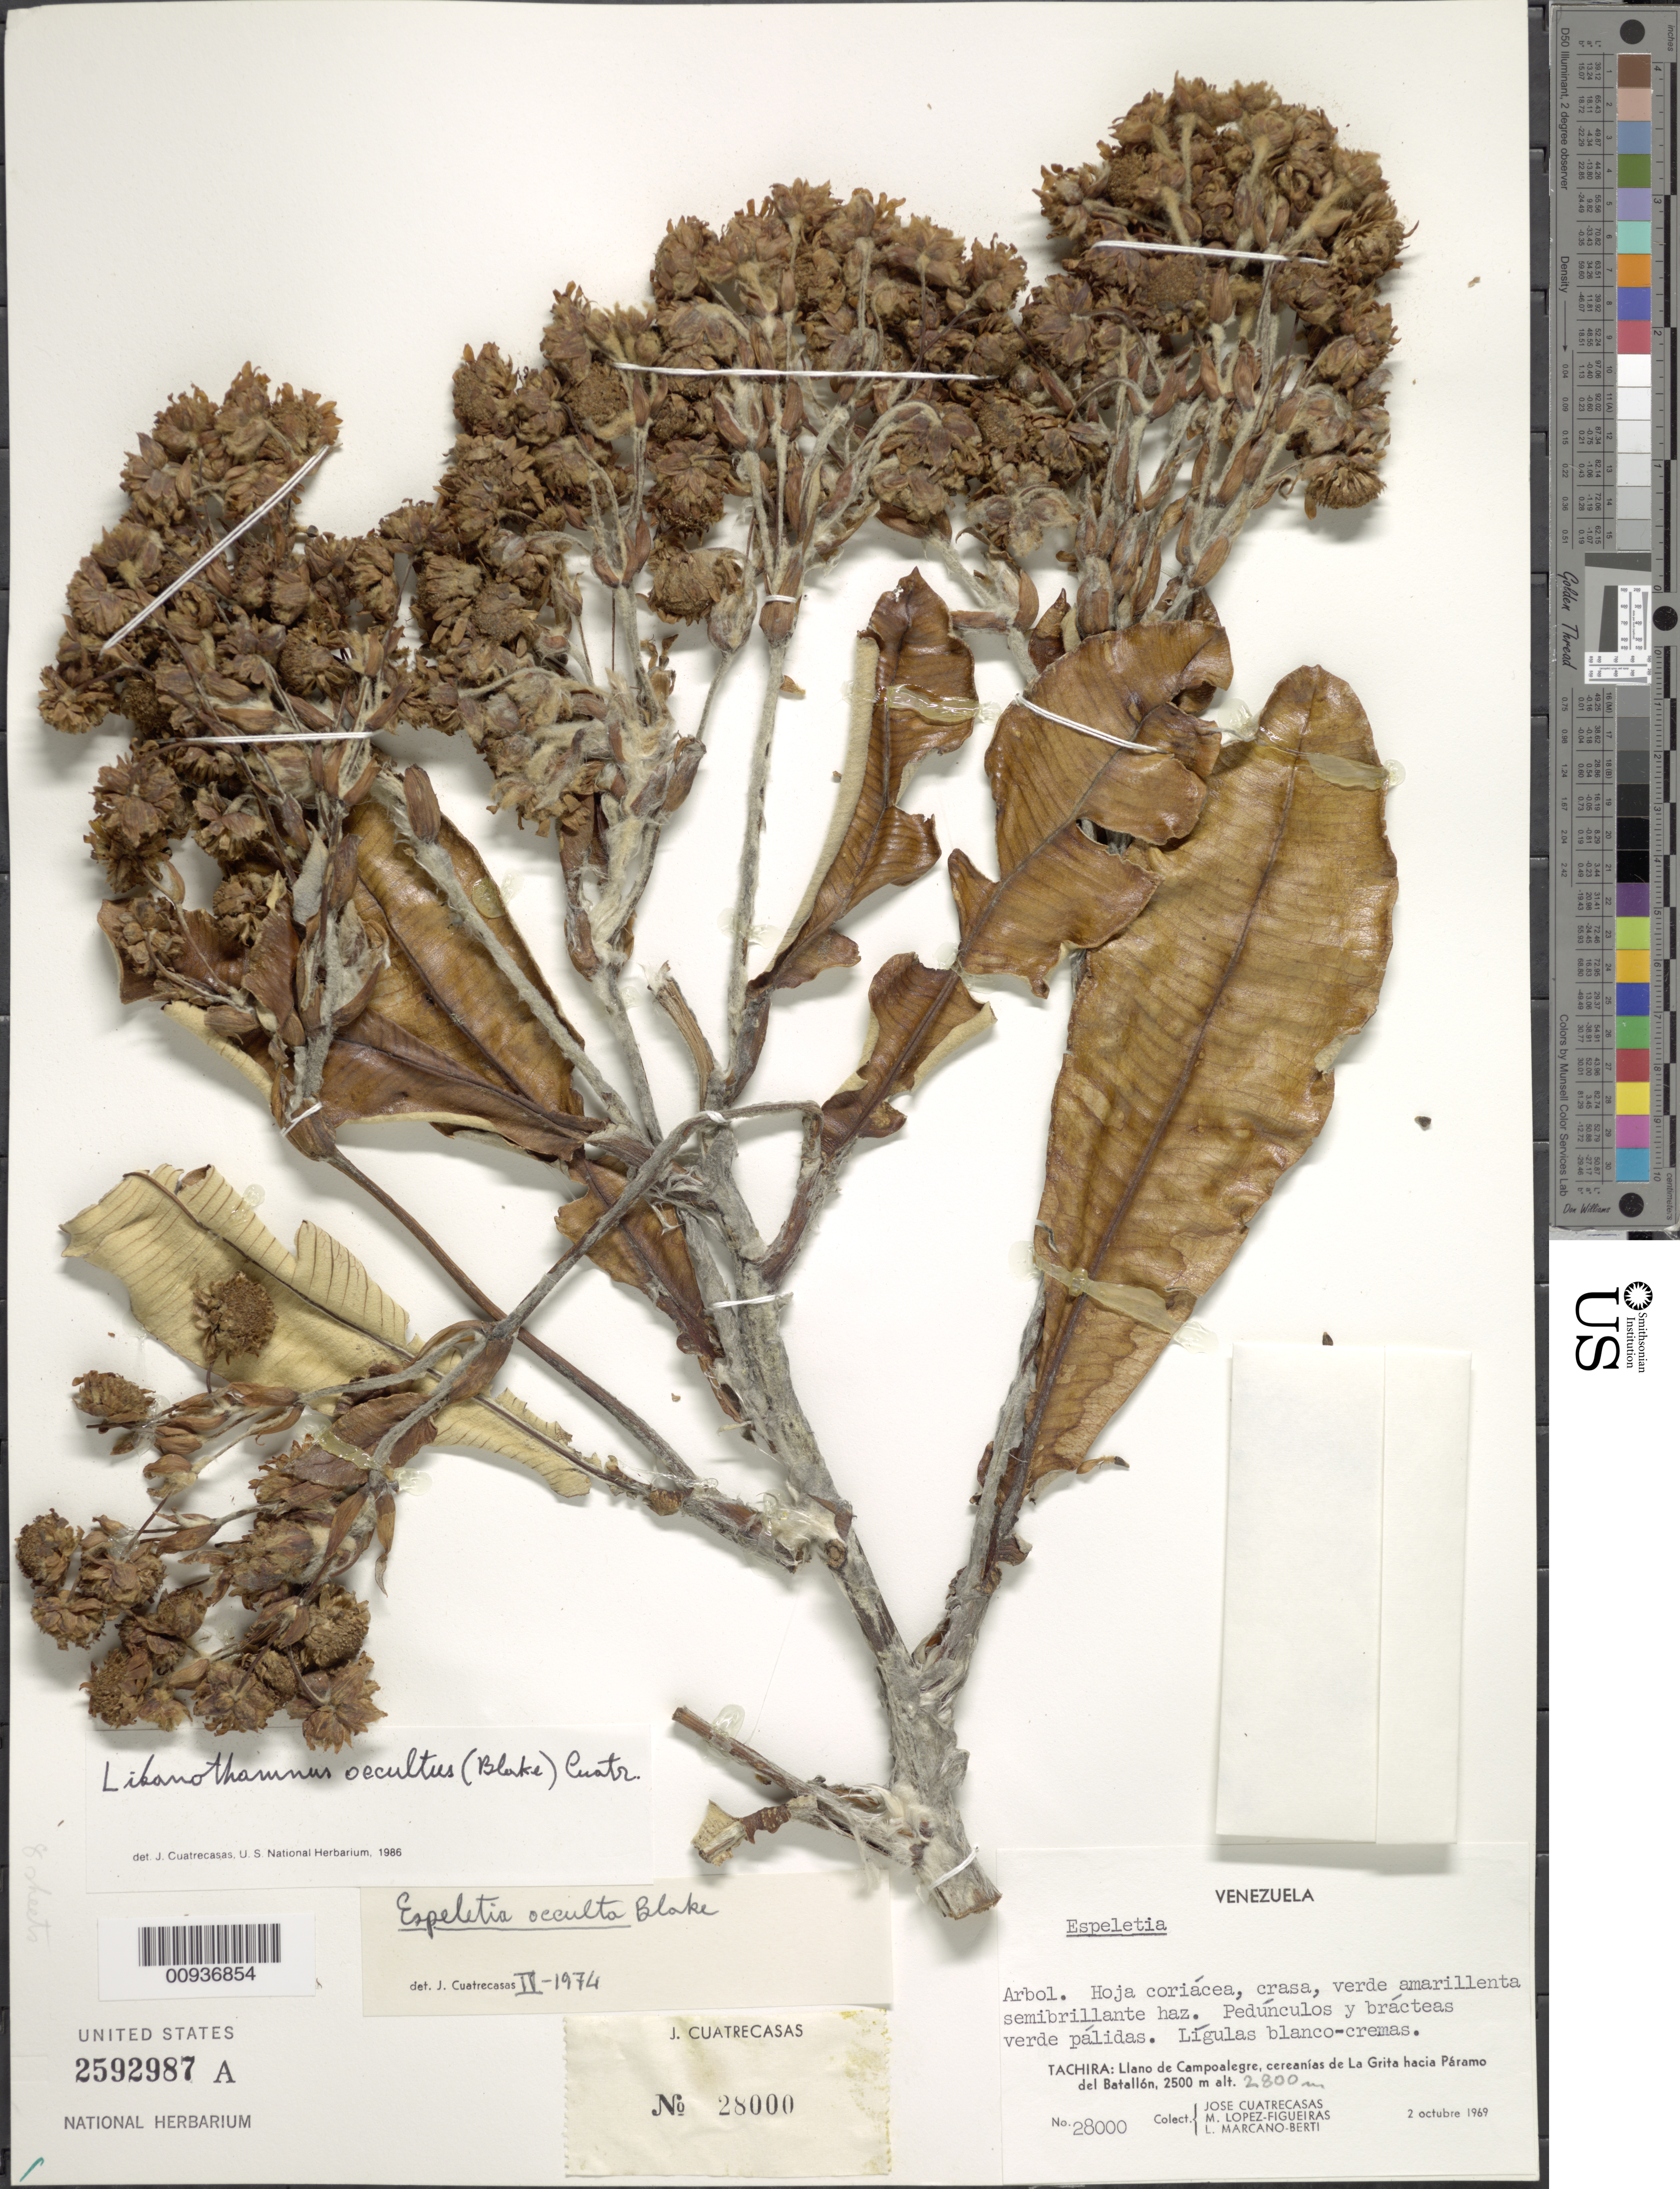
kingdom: Plantae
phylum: Tracheophyta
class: Magnoliopsida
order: Asterales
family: Asteraceae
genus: Libanothamnus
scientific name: Libanothamnus occultus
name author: (S.F. Blake) Cuatrec.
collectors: J. Cuatrecasas, M. López Figueiras & L. Marcano-Berti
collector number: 28000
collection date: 1969-10-02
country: Venezuela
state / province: Tachira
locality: Llano de Campoalegre, cercanias de La Grita hacia Paramo del Batallon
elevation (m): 2500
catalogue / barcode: US 2592987A